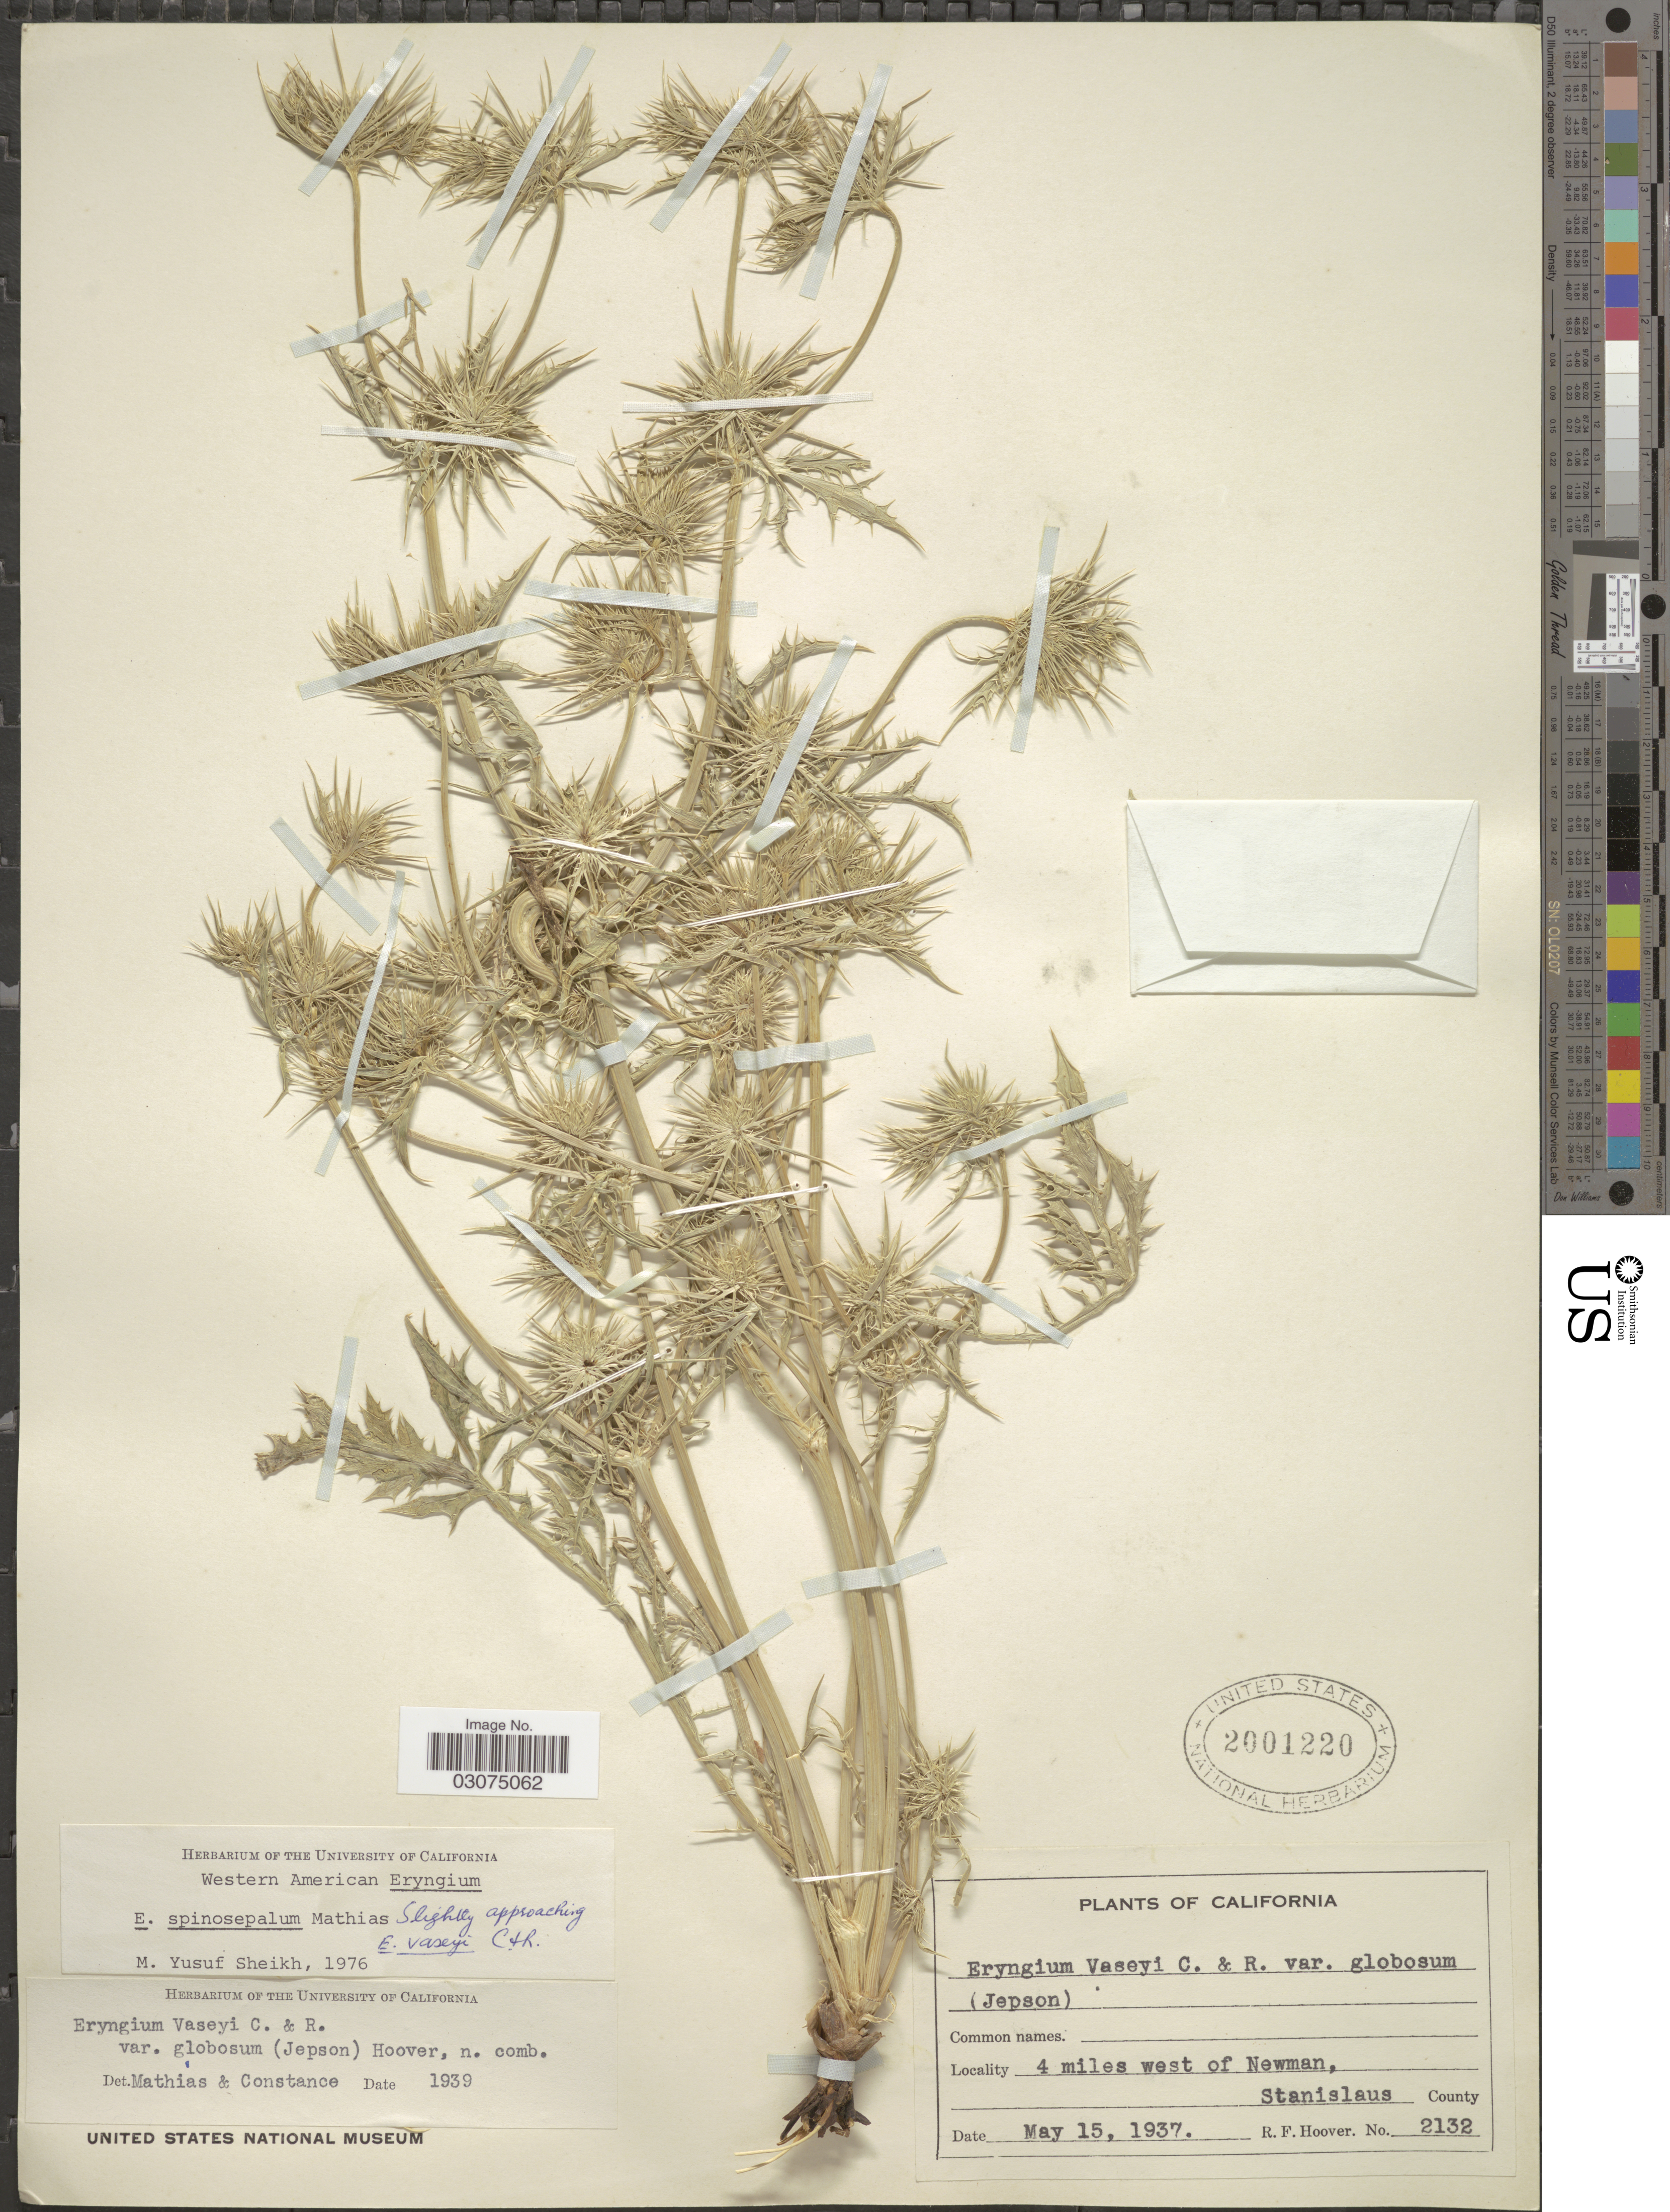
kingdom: Plantae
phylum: Tracheophyta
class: Magnoliopsida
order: Apiales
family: Apiaceae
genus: Eryngium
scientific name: Eryngium spinosepalum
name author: Mathias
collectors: R. F. Hoover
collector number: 2132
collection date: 1937-05-15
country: United States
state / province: California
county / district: Stanislaus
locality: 4 miles west of Newman, Stanislaus County.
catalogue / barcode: US 2001220